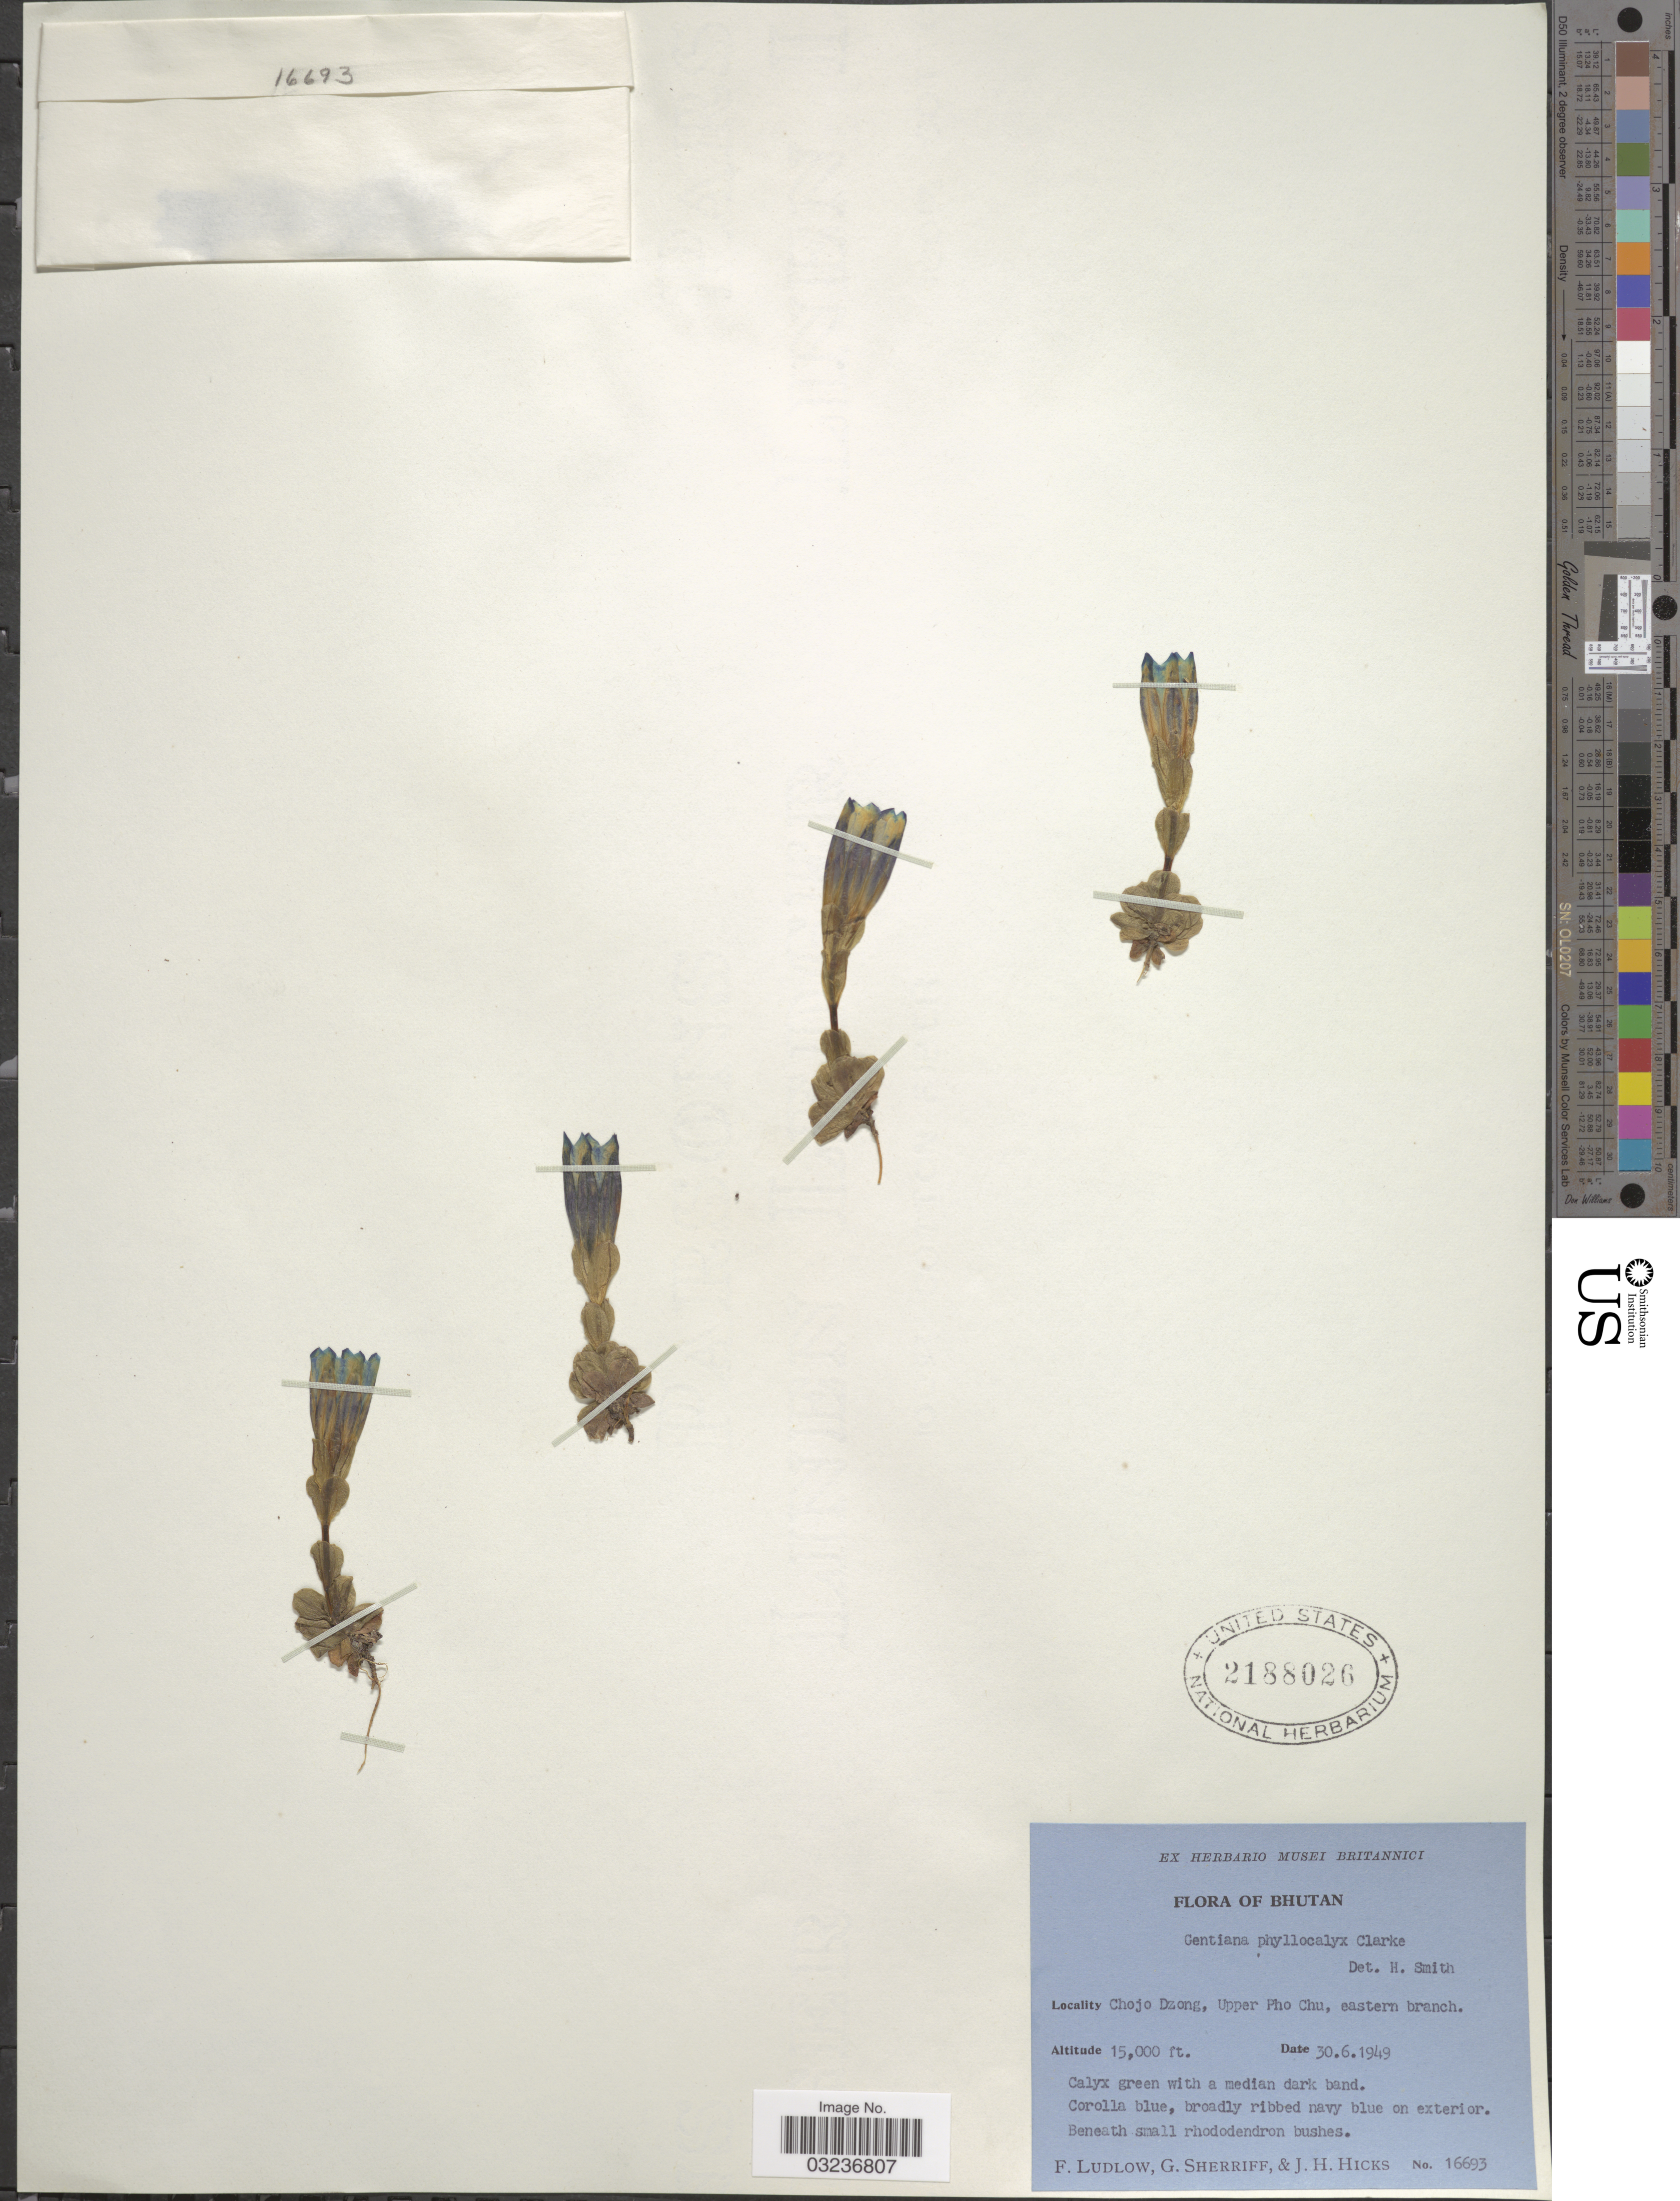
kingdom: Plantae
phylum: Tracheophyta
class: Magnoliopsida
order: Gentianales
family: Gentianaceae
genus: Gentiana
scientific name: Gentiana phyllocalyx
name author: C.B. Clarke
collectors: F. Ludlow, G. Sherriff & J. H. Hicks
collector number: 16693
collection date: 1949-06-30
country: Bhutan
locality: Chojo Dzong, Upper Pho Chu, eastern branch.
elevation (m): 4572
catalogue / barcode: US 2188026